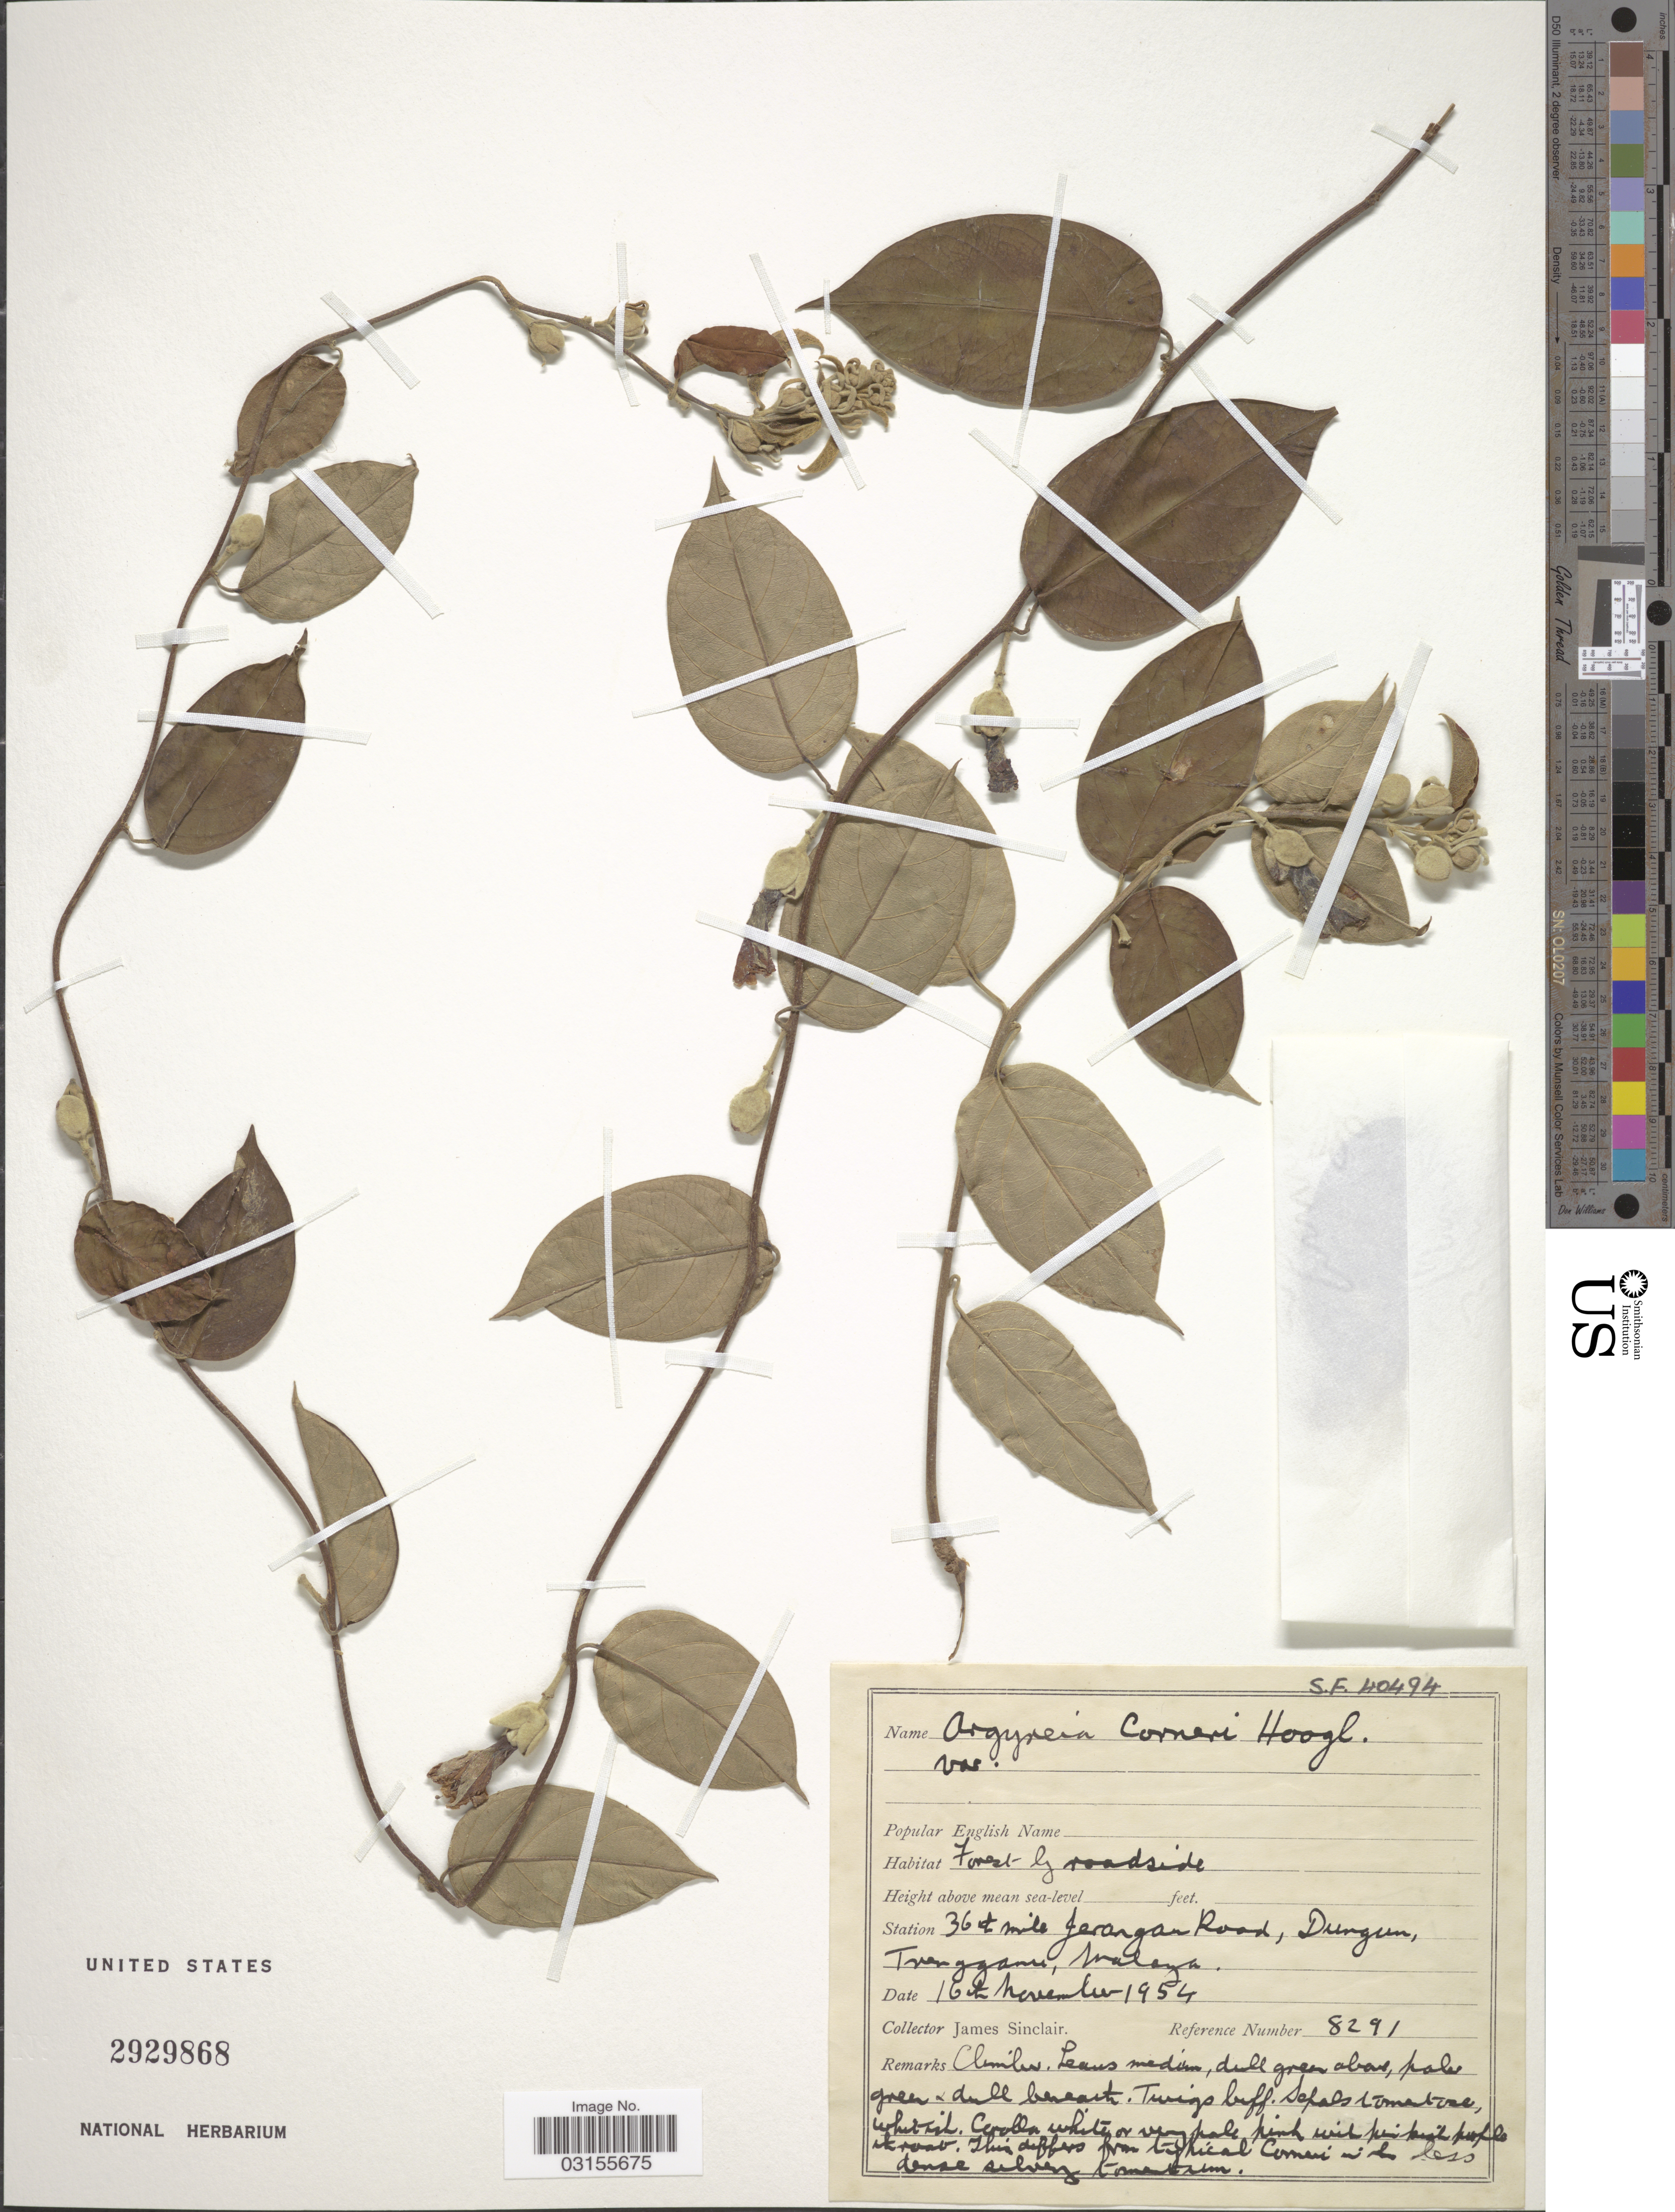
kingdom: Plantae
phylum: Tracheophyta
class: Magnoliopsida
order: Solanales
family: Convolvulaceae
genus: Argyreia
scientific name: Argyreia corneri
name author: Hoogland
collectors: J. Sinclair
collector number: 8291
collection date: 1954-11-16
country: Malaysia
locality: Station 36th mile Jerargan Road, Durgum, Trengganu, Malaya.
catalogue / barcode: US 2929868